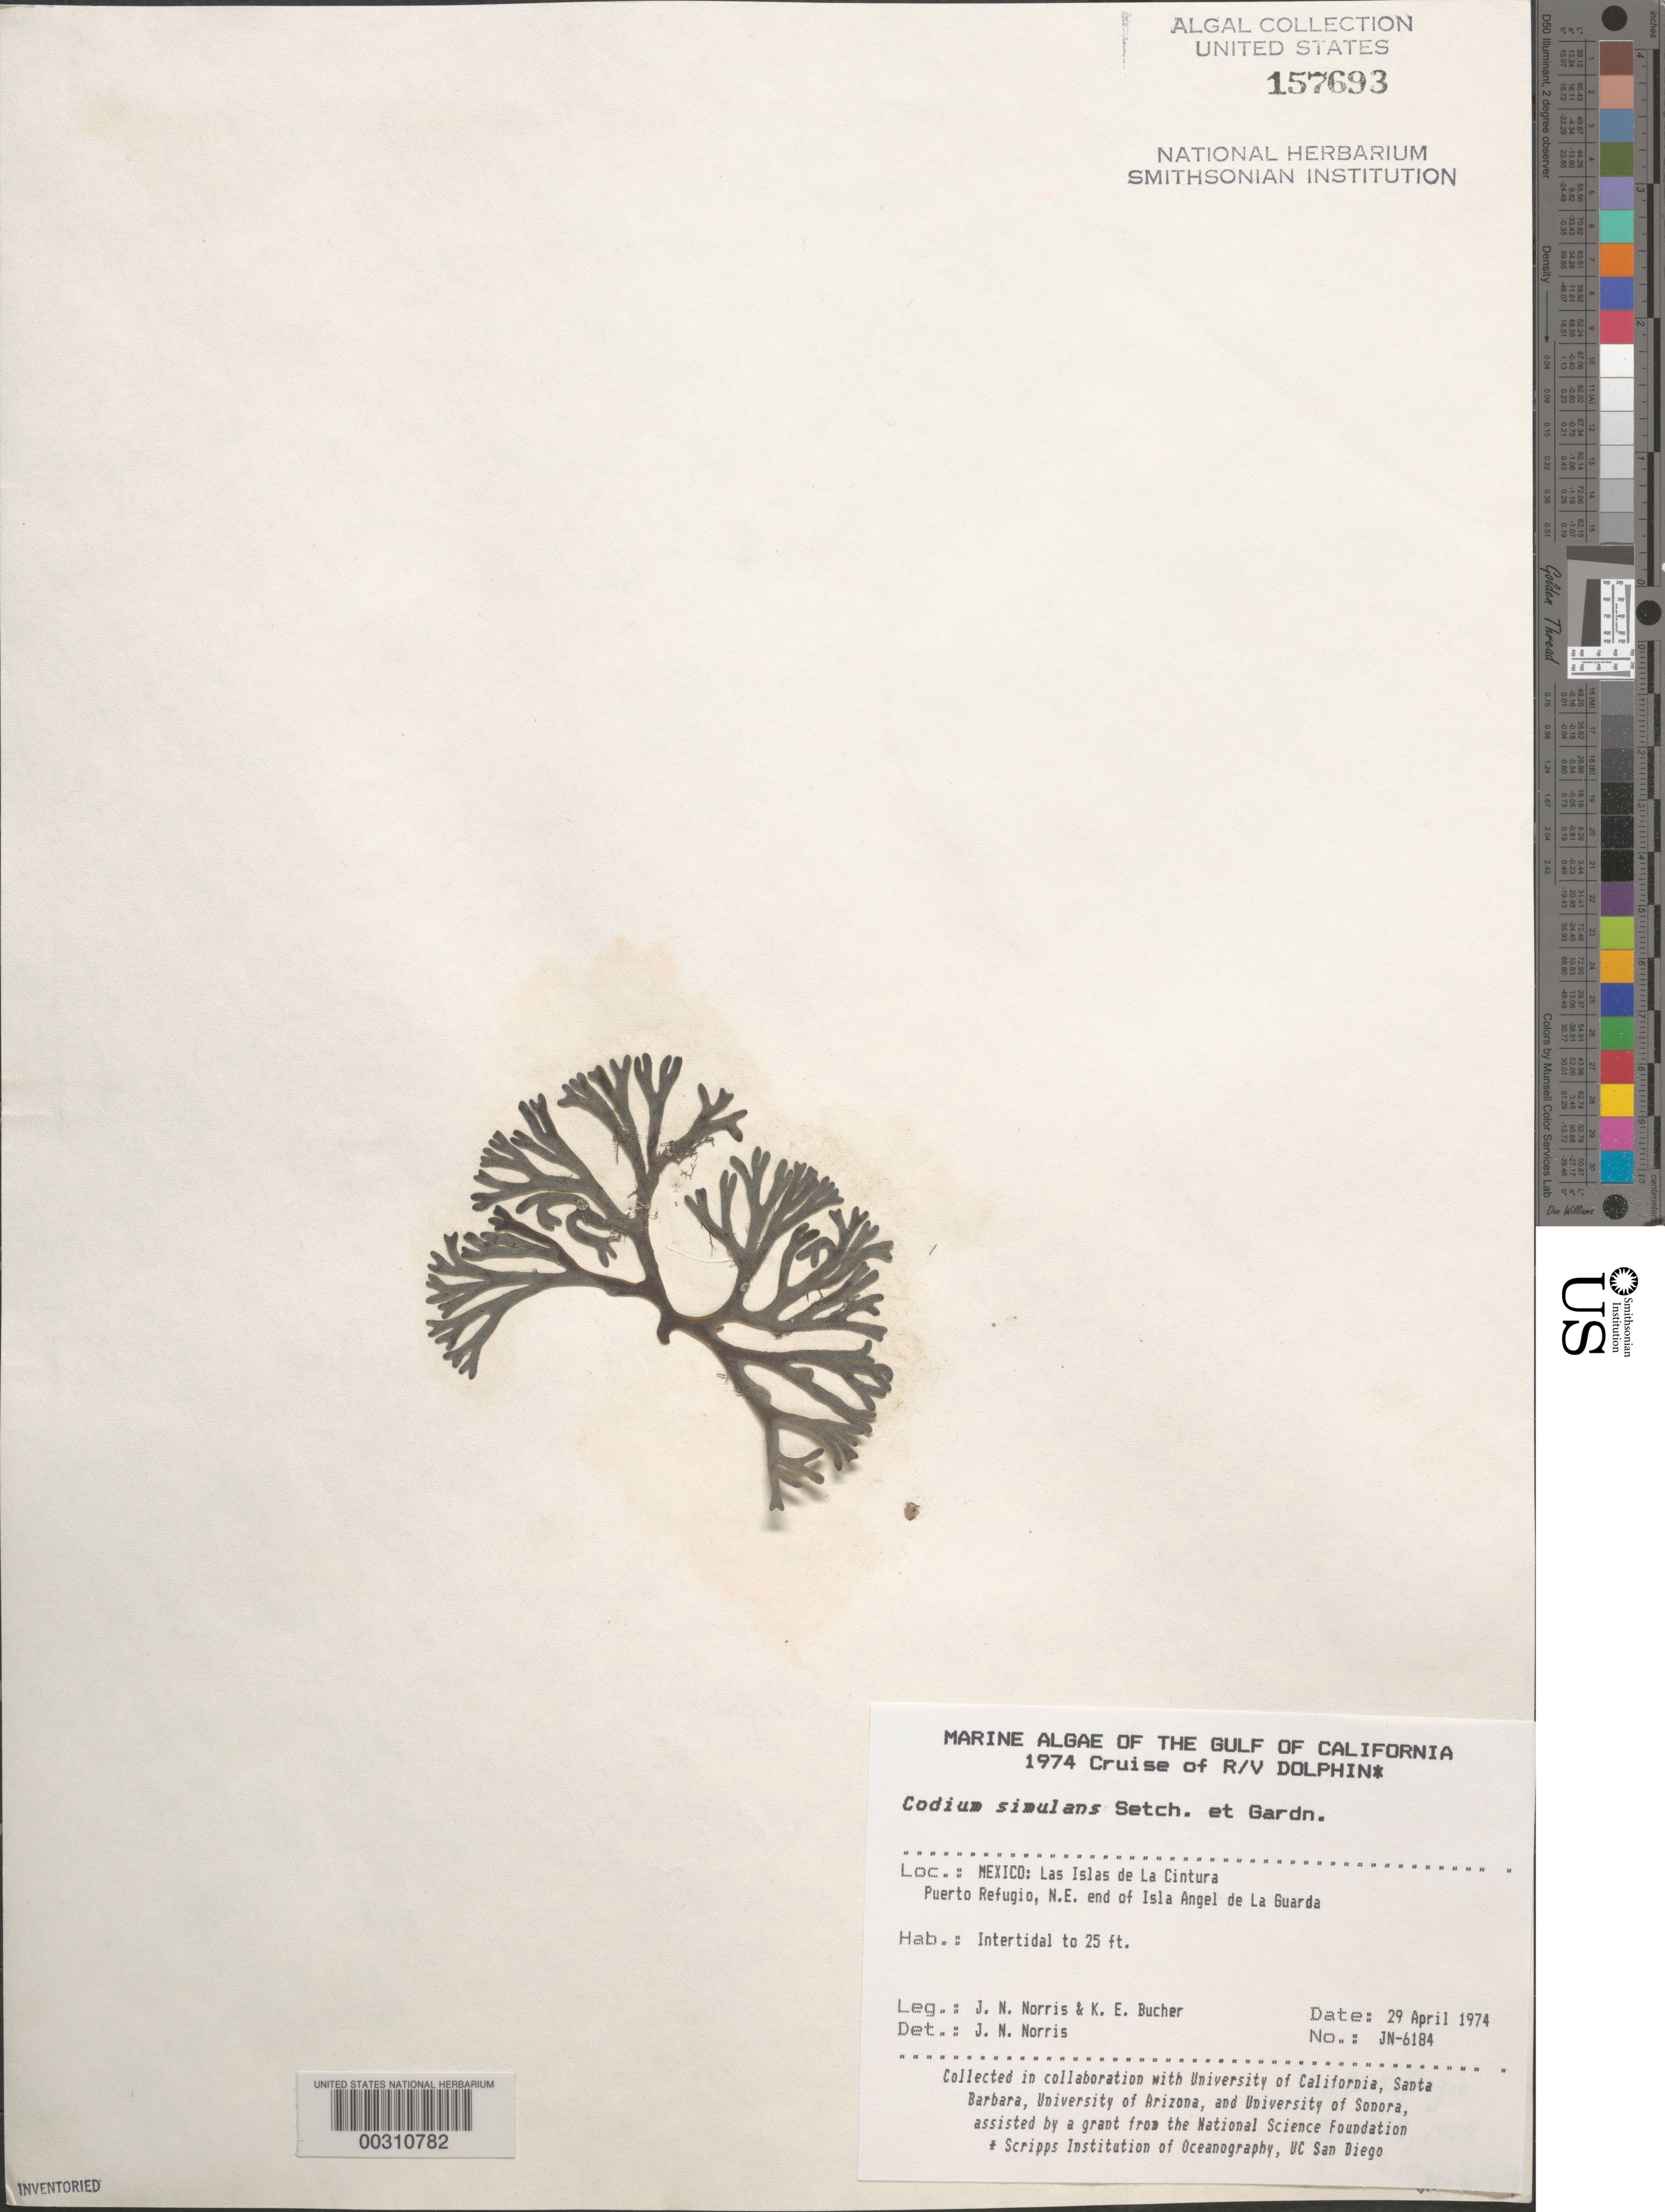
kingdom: Plantae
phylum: Chlorophyta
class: Ulvophyceae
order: Bryopsidales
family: Codiaceae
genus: Codium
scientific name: Codium simulans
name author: Setch. & N.L. Gardner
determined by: Norris, James N.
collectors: J. N. Norris & K. E. Bucher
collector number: JN-6184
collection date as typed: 29 Apr 1974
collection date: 1974-04-29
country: Mexico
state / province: Baja California Norte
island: Isla Angel de la Guarda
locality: Puerto Refugio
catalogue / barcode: US 157693